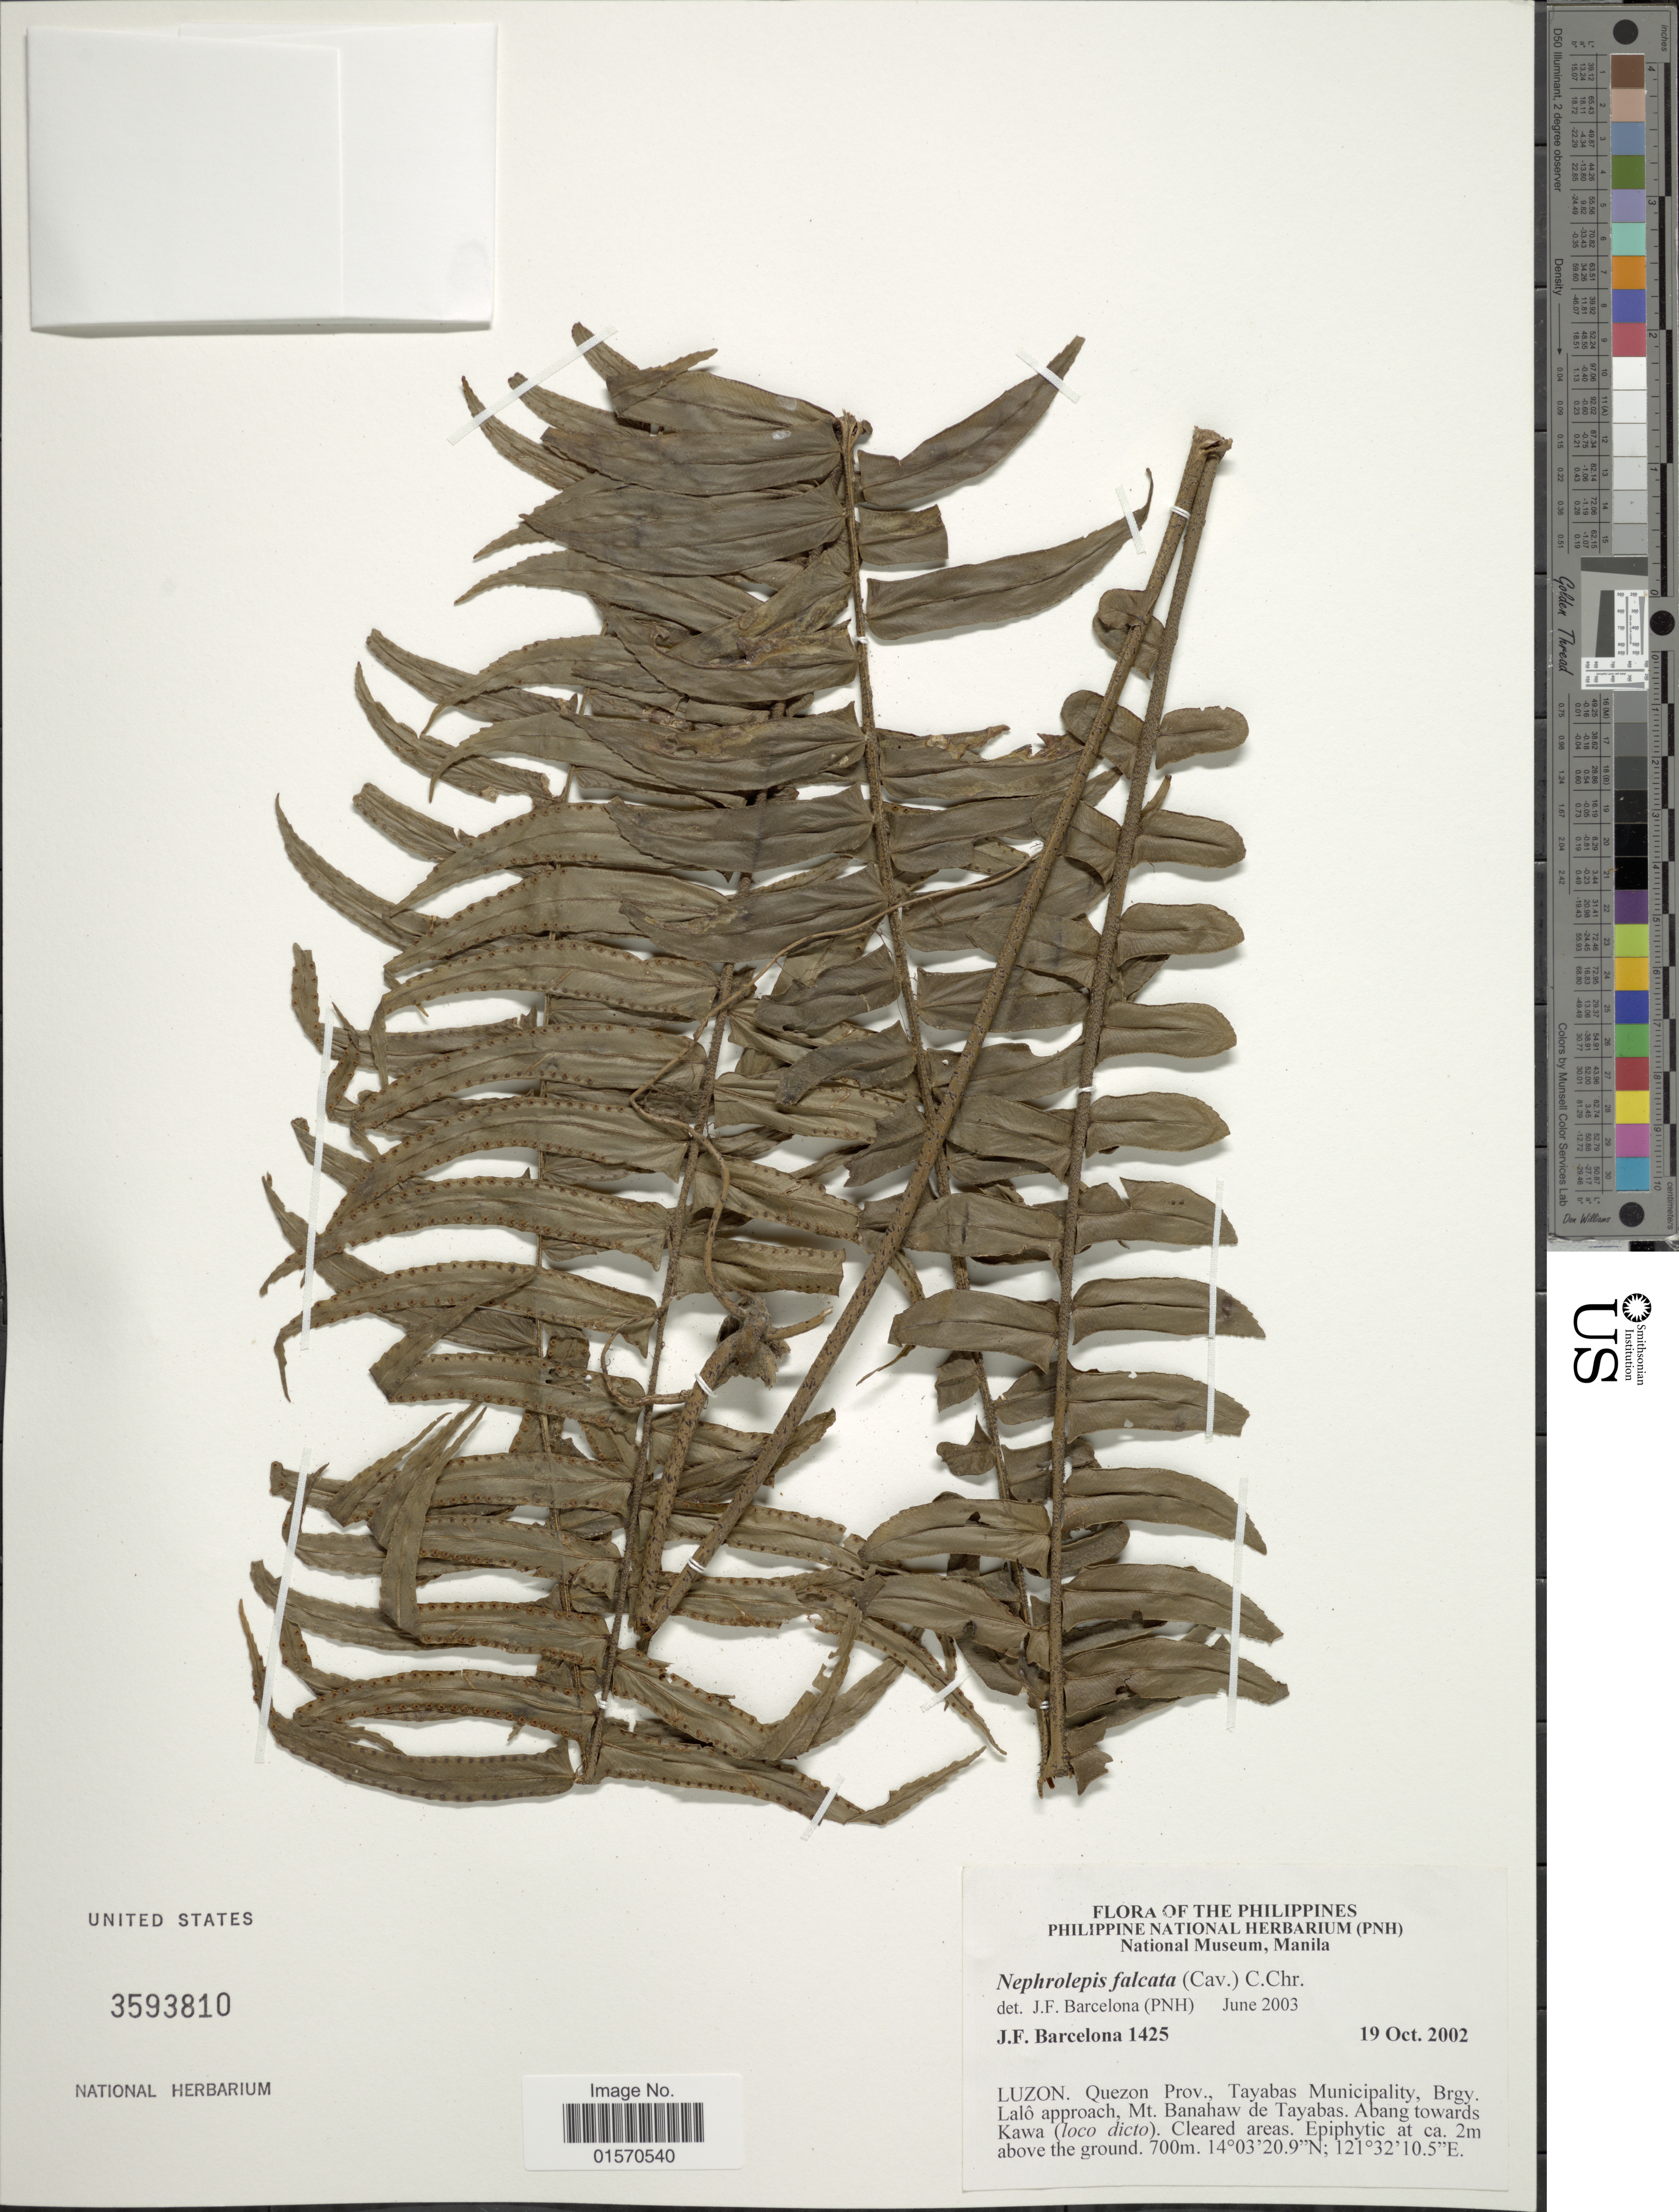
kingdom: Plantae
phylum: Tracheophyta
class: Polypodiopsida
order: Polypodiales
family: Nephrolepidaceae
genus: Nephrolepis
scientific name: Nephrolepis falcata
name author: (Cav.) C. Chr.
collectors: J. F. Barcelona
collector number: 1425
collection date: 2002-10-19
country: Philippines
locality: Luzon. Quezon Prov., Tayabas Municipality, Brgy. Lalô approach, Mt. Banahaw de Tayabas. Abang towards Kawa (loco dicto). Cleared areas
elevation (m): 700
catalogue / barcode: US 3593810